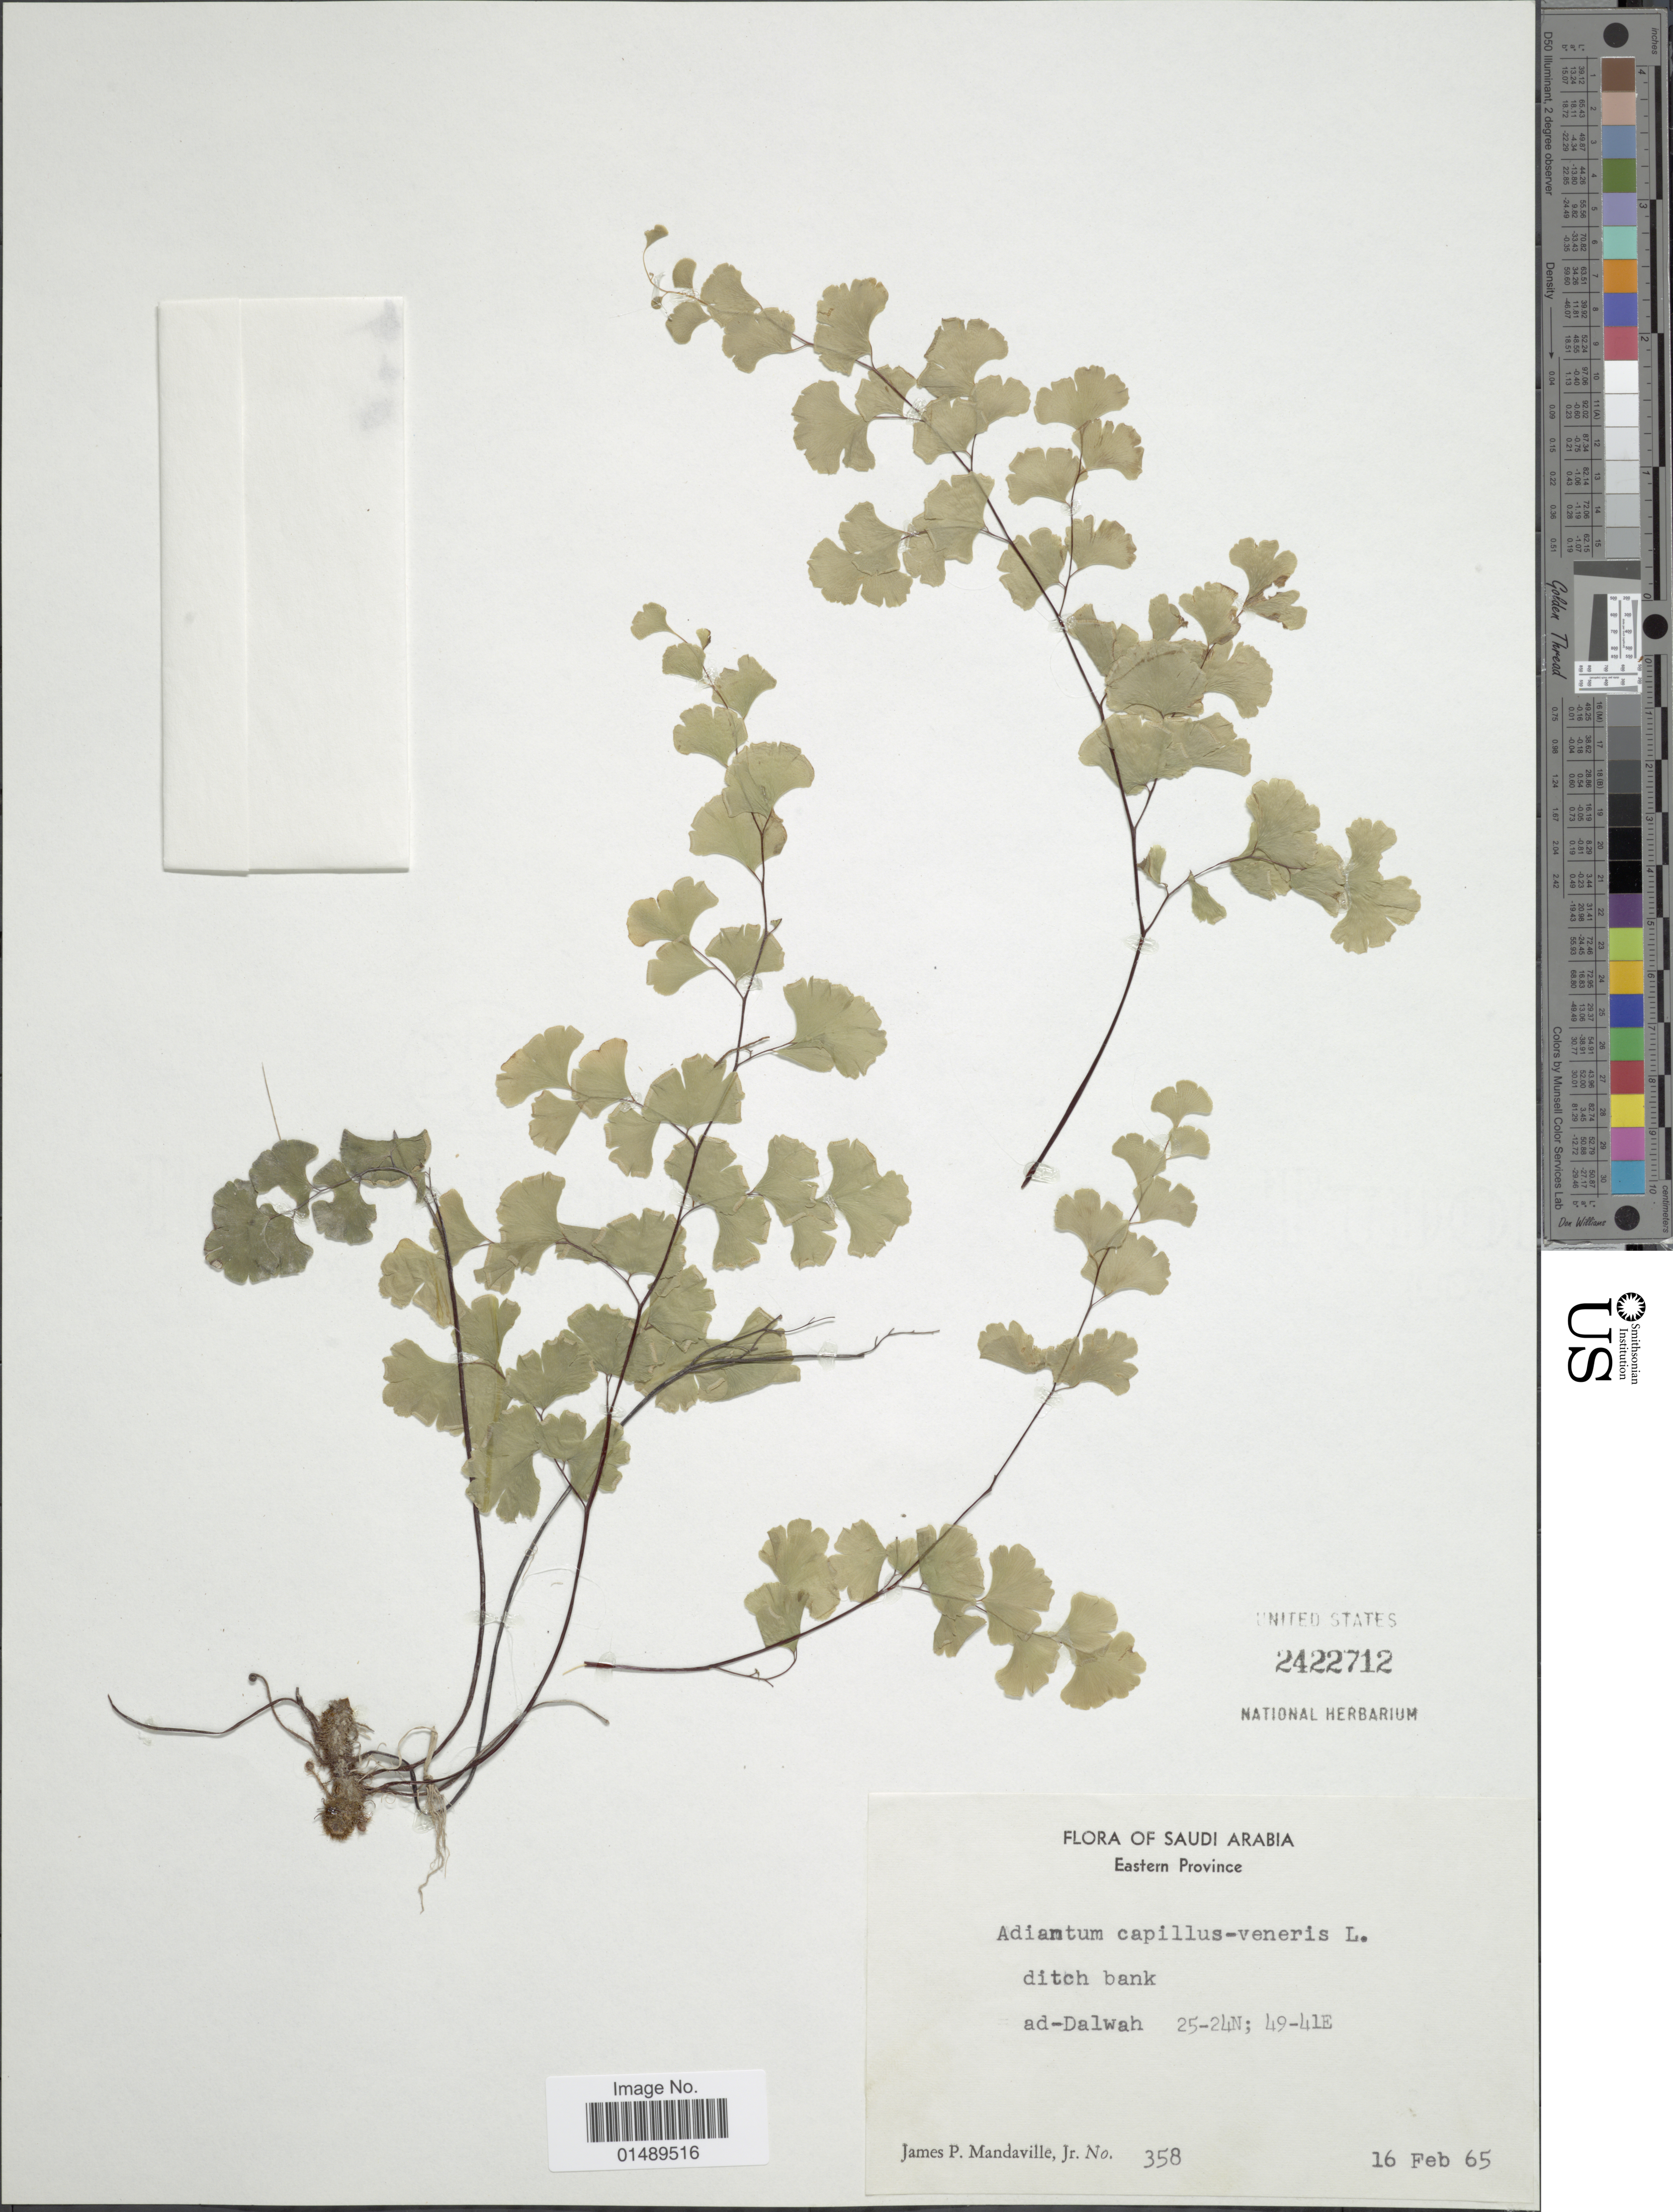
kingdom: Plantae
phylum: Tracheophyta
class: Polypodiopsida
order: Polypodiales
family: Pteridaceae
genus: Adiantum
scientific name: Adiantum capillus-veneris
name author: L.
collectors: J. Mandaville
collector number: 358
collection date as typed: Transcribed d/m/y: 16/2/65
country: Saudi Arabia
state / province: Ash Sharqiyah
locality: Eastern Province, ad-Dalwah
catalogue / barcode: US 2422712